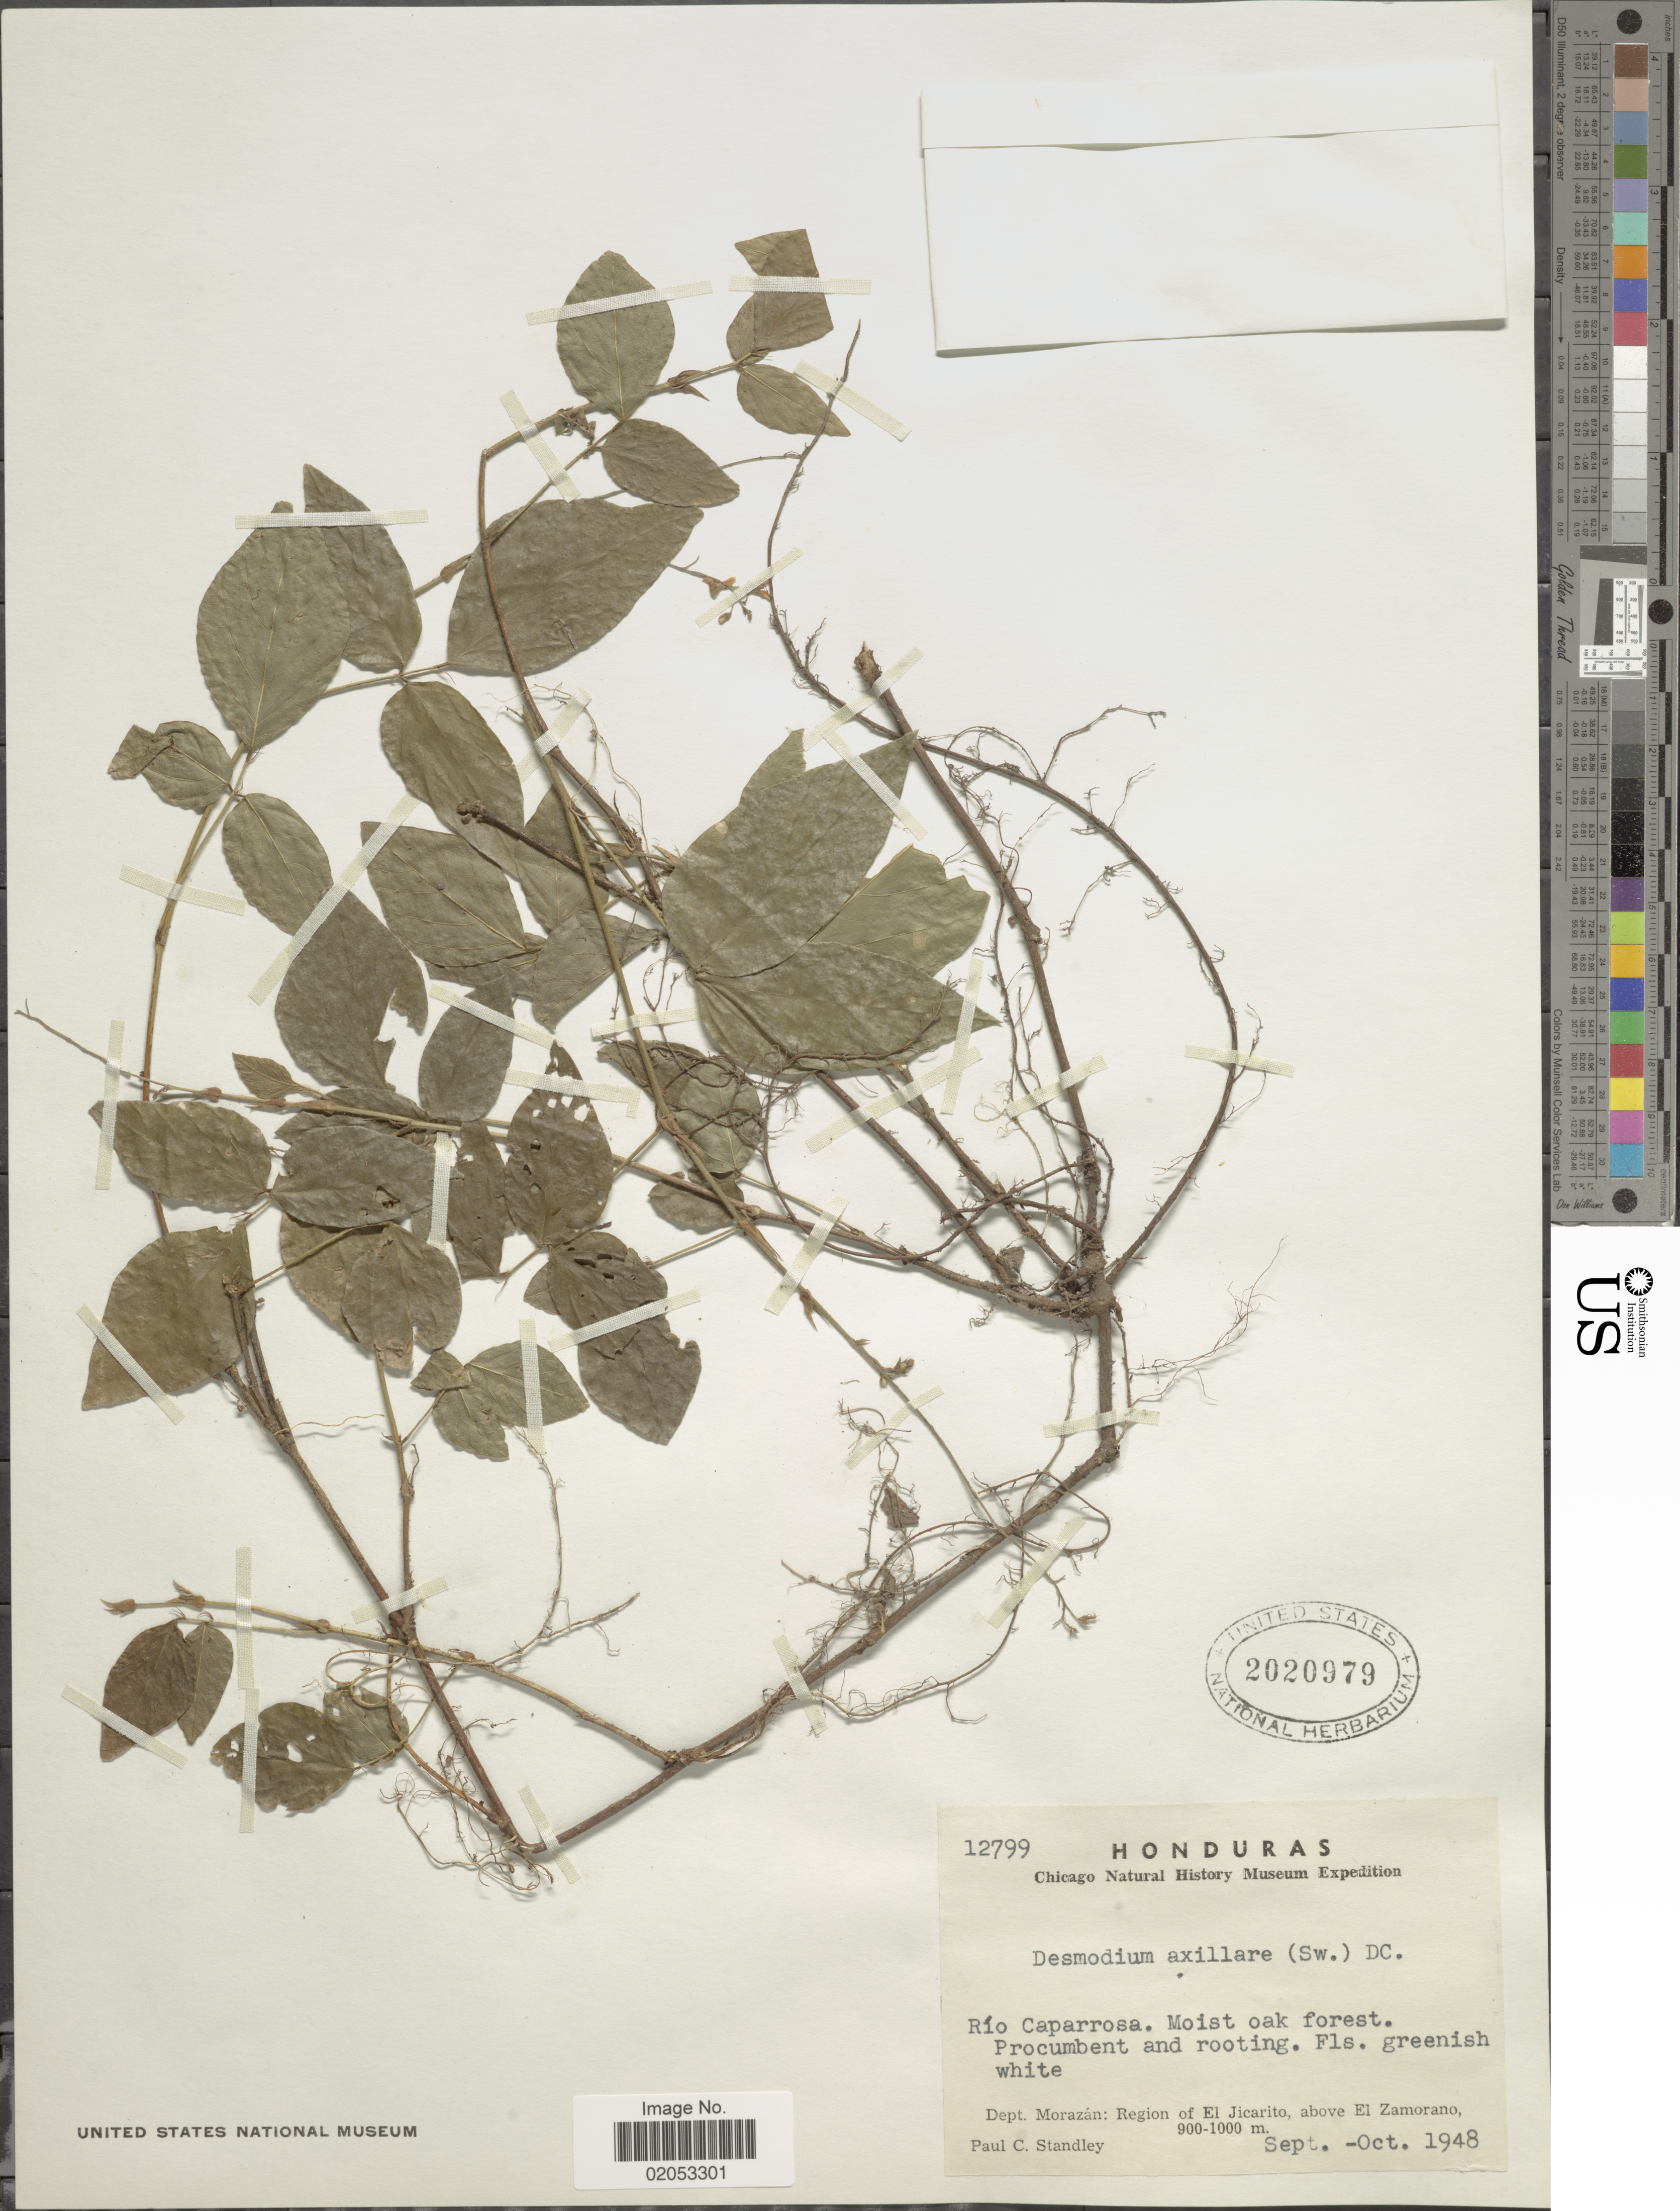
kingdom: Plantae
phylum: Tracheophyta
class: Magnoliopsida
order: Fabales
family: Fabaceae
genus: Desmodium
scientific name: Desmodium axillare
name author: (Sw.) DC.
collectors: P. C. Standley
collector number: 12799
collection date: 1948-09/1948-10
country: Honduras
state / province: Fco. Morazán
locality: Rio Caparrosa, Dept. Morazan, region of El Jicarito, above El Zamorano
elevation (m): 900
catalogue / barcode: US 2020979